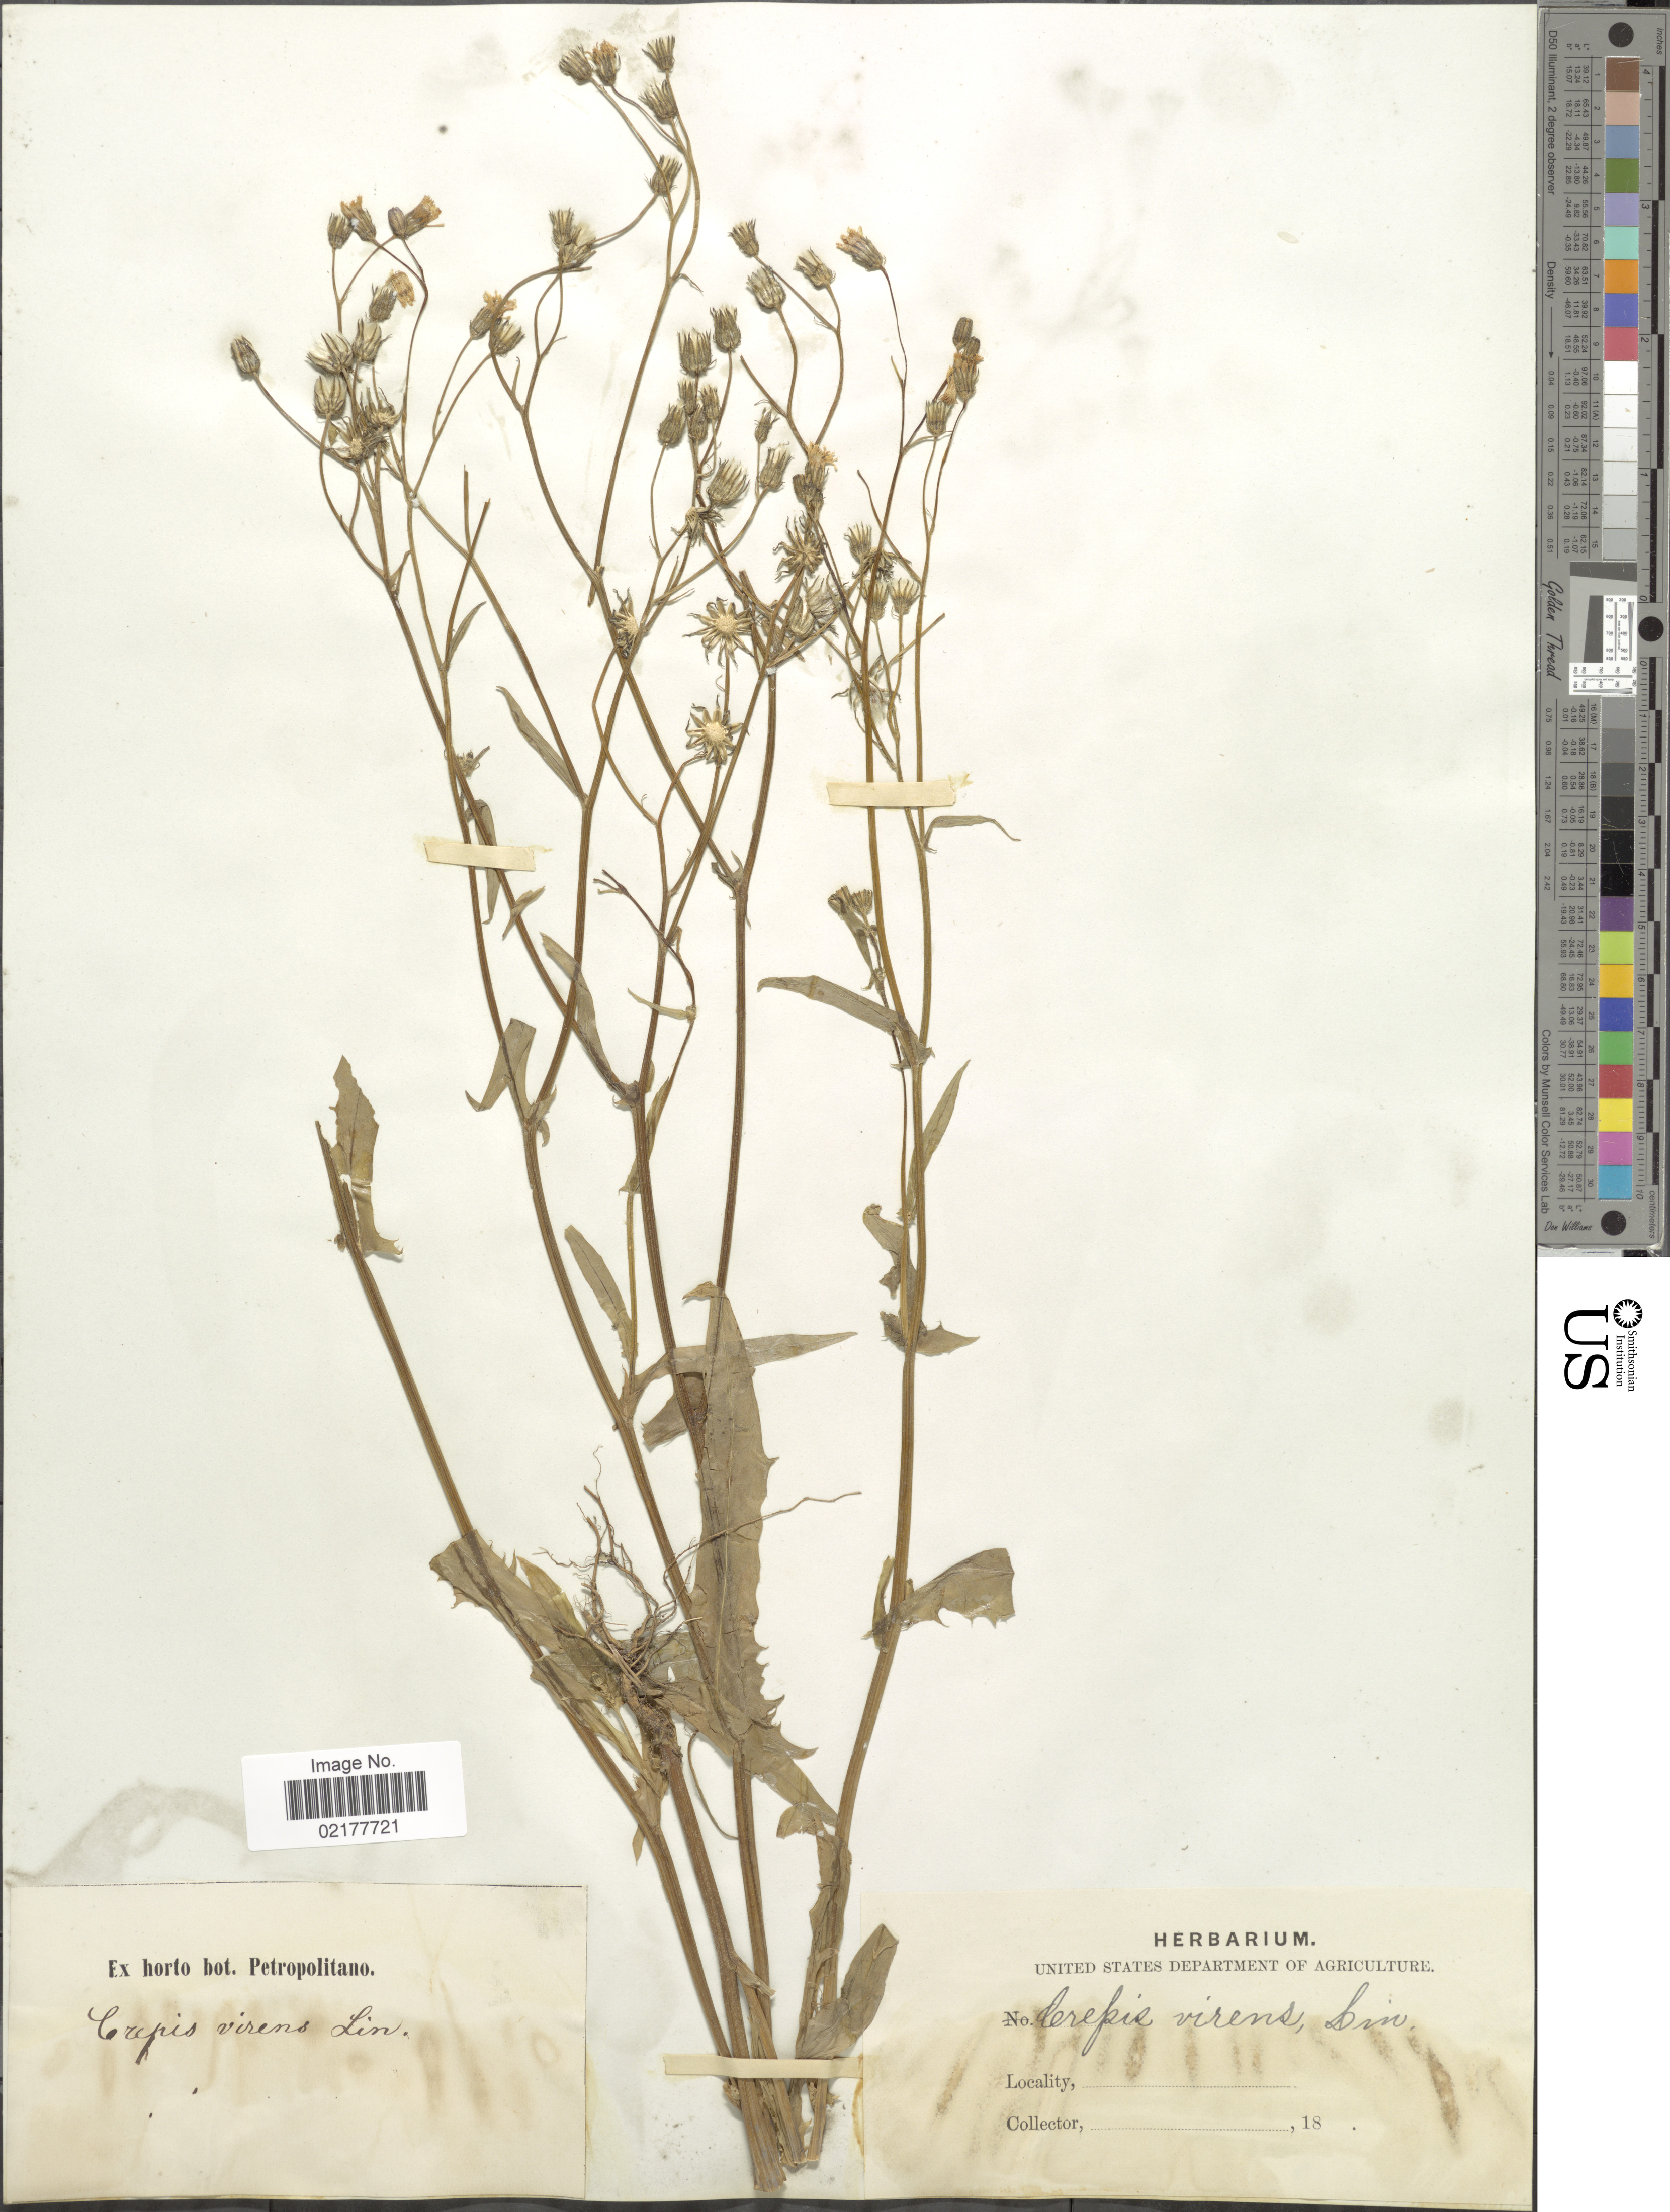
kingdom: Plantae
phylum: Tracheophyta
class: Magnoliopsida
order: Asterales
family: Asteraceae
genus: Crepis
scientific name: Crepis capillaris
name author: (L.) Wallr.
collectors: ex Horto Bot. Petropolitano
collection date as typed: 18